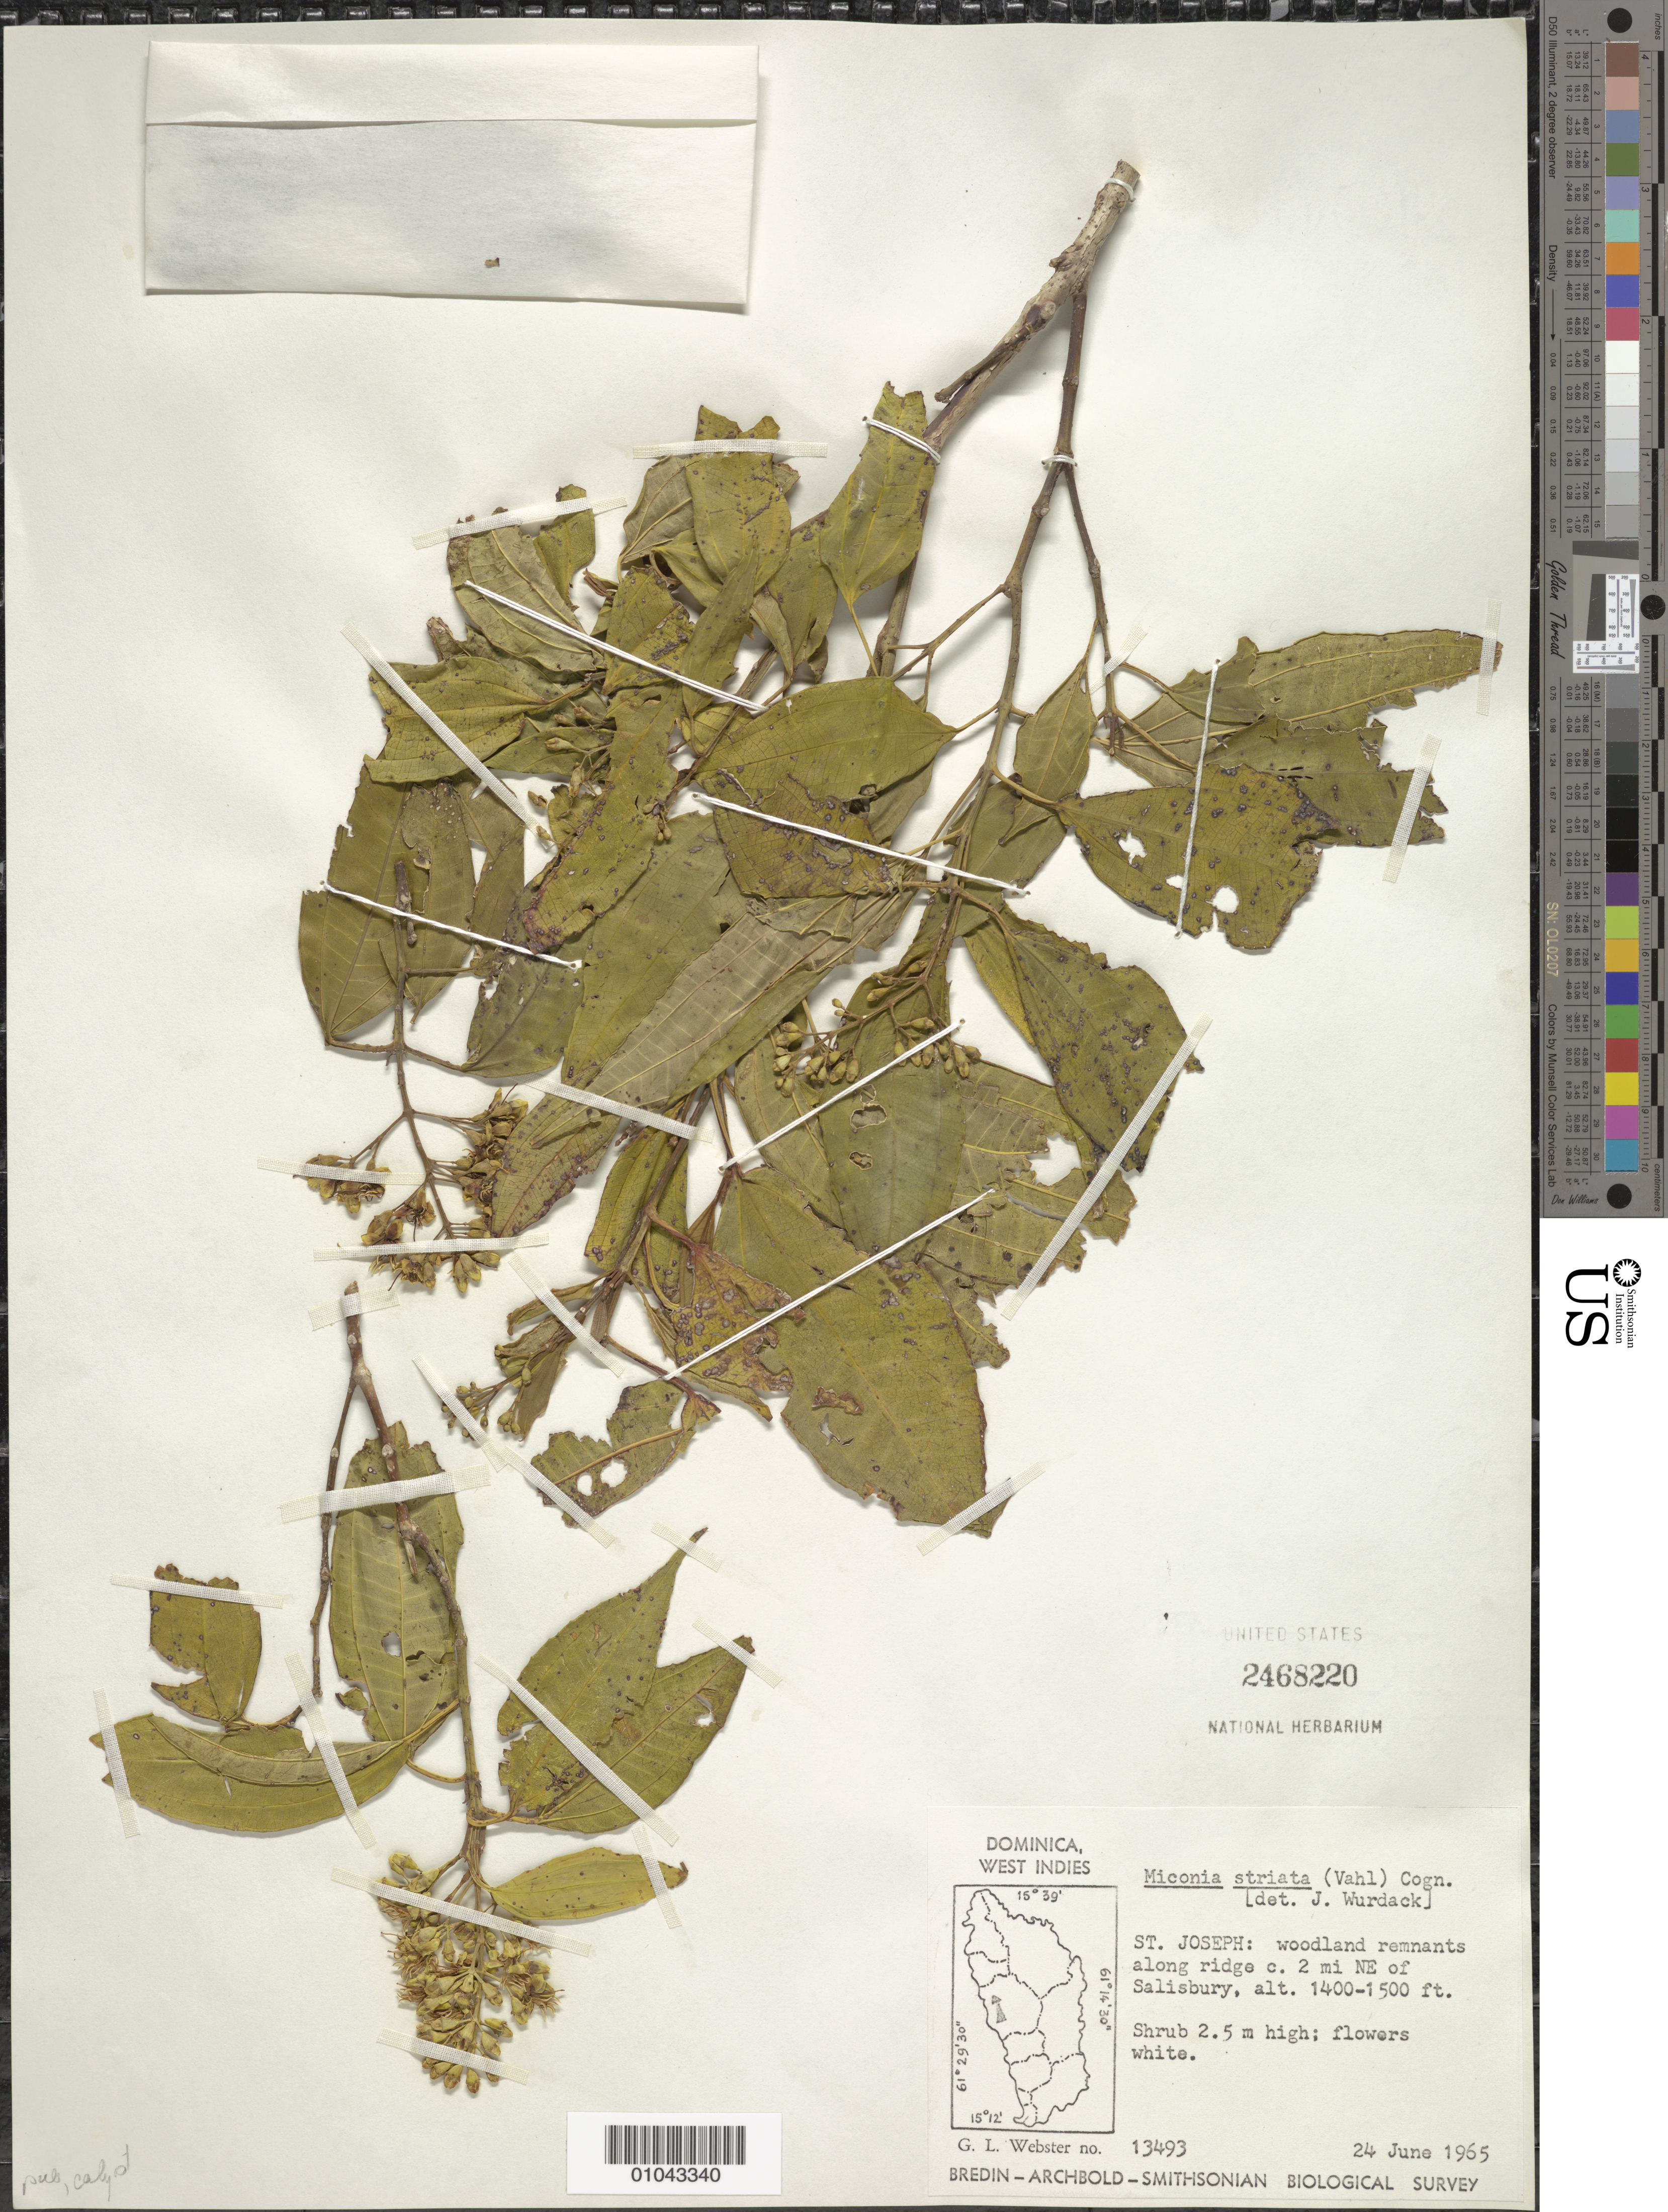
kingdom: Plantae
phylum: Tracheophyta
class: Magnoliopsida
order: Myrtales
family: Melastomataceae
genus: Miconia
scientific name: Miconia striata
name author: (Vahl) Cogn.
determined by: Wurdack, John J., (US), US (UNITED STATES)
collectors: G. L. Webster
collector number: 13493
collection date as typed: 24 Jun 1965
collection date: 1965-06-24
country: Dominica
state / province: St. Joseph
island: Dominica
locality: Salisbury, ridge about 2 miles NE of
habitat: Woodland remnants along ridge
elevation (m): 427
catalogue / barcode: US 2468220